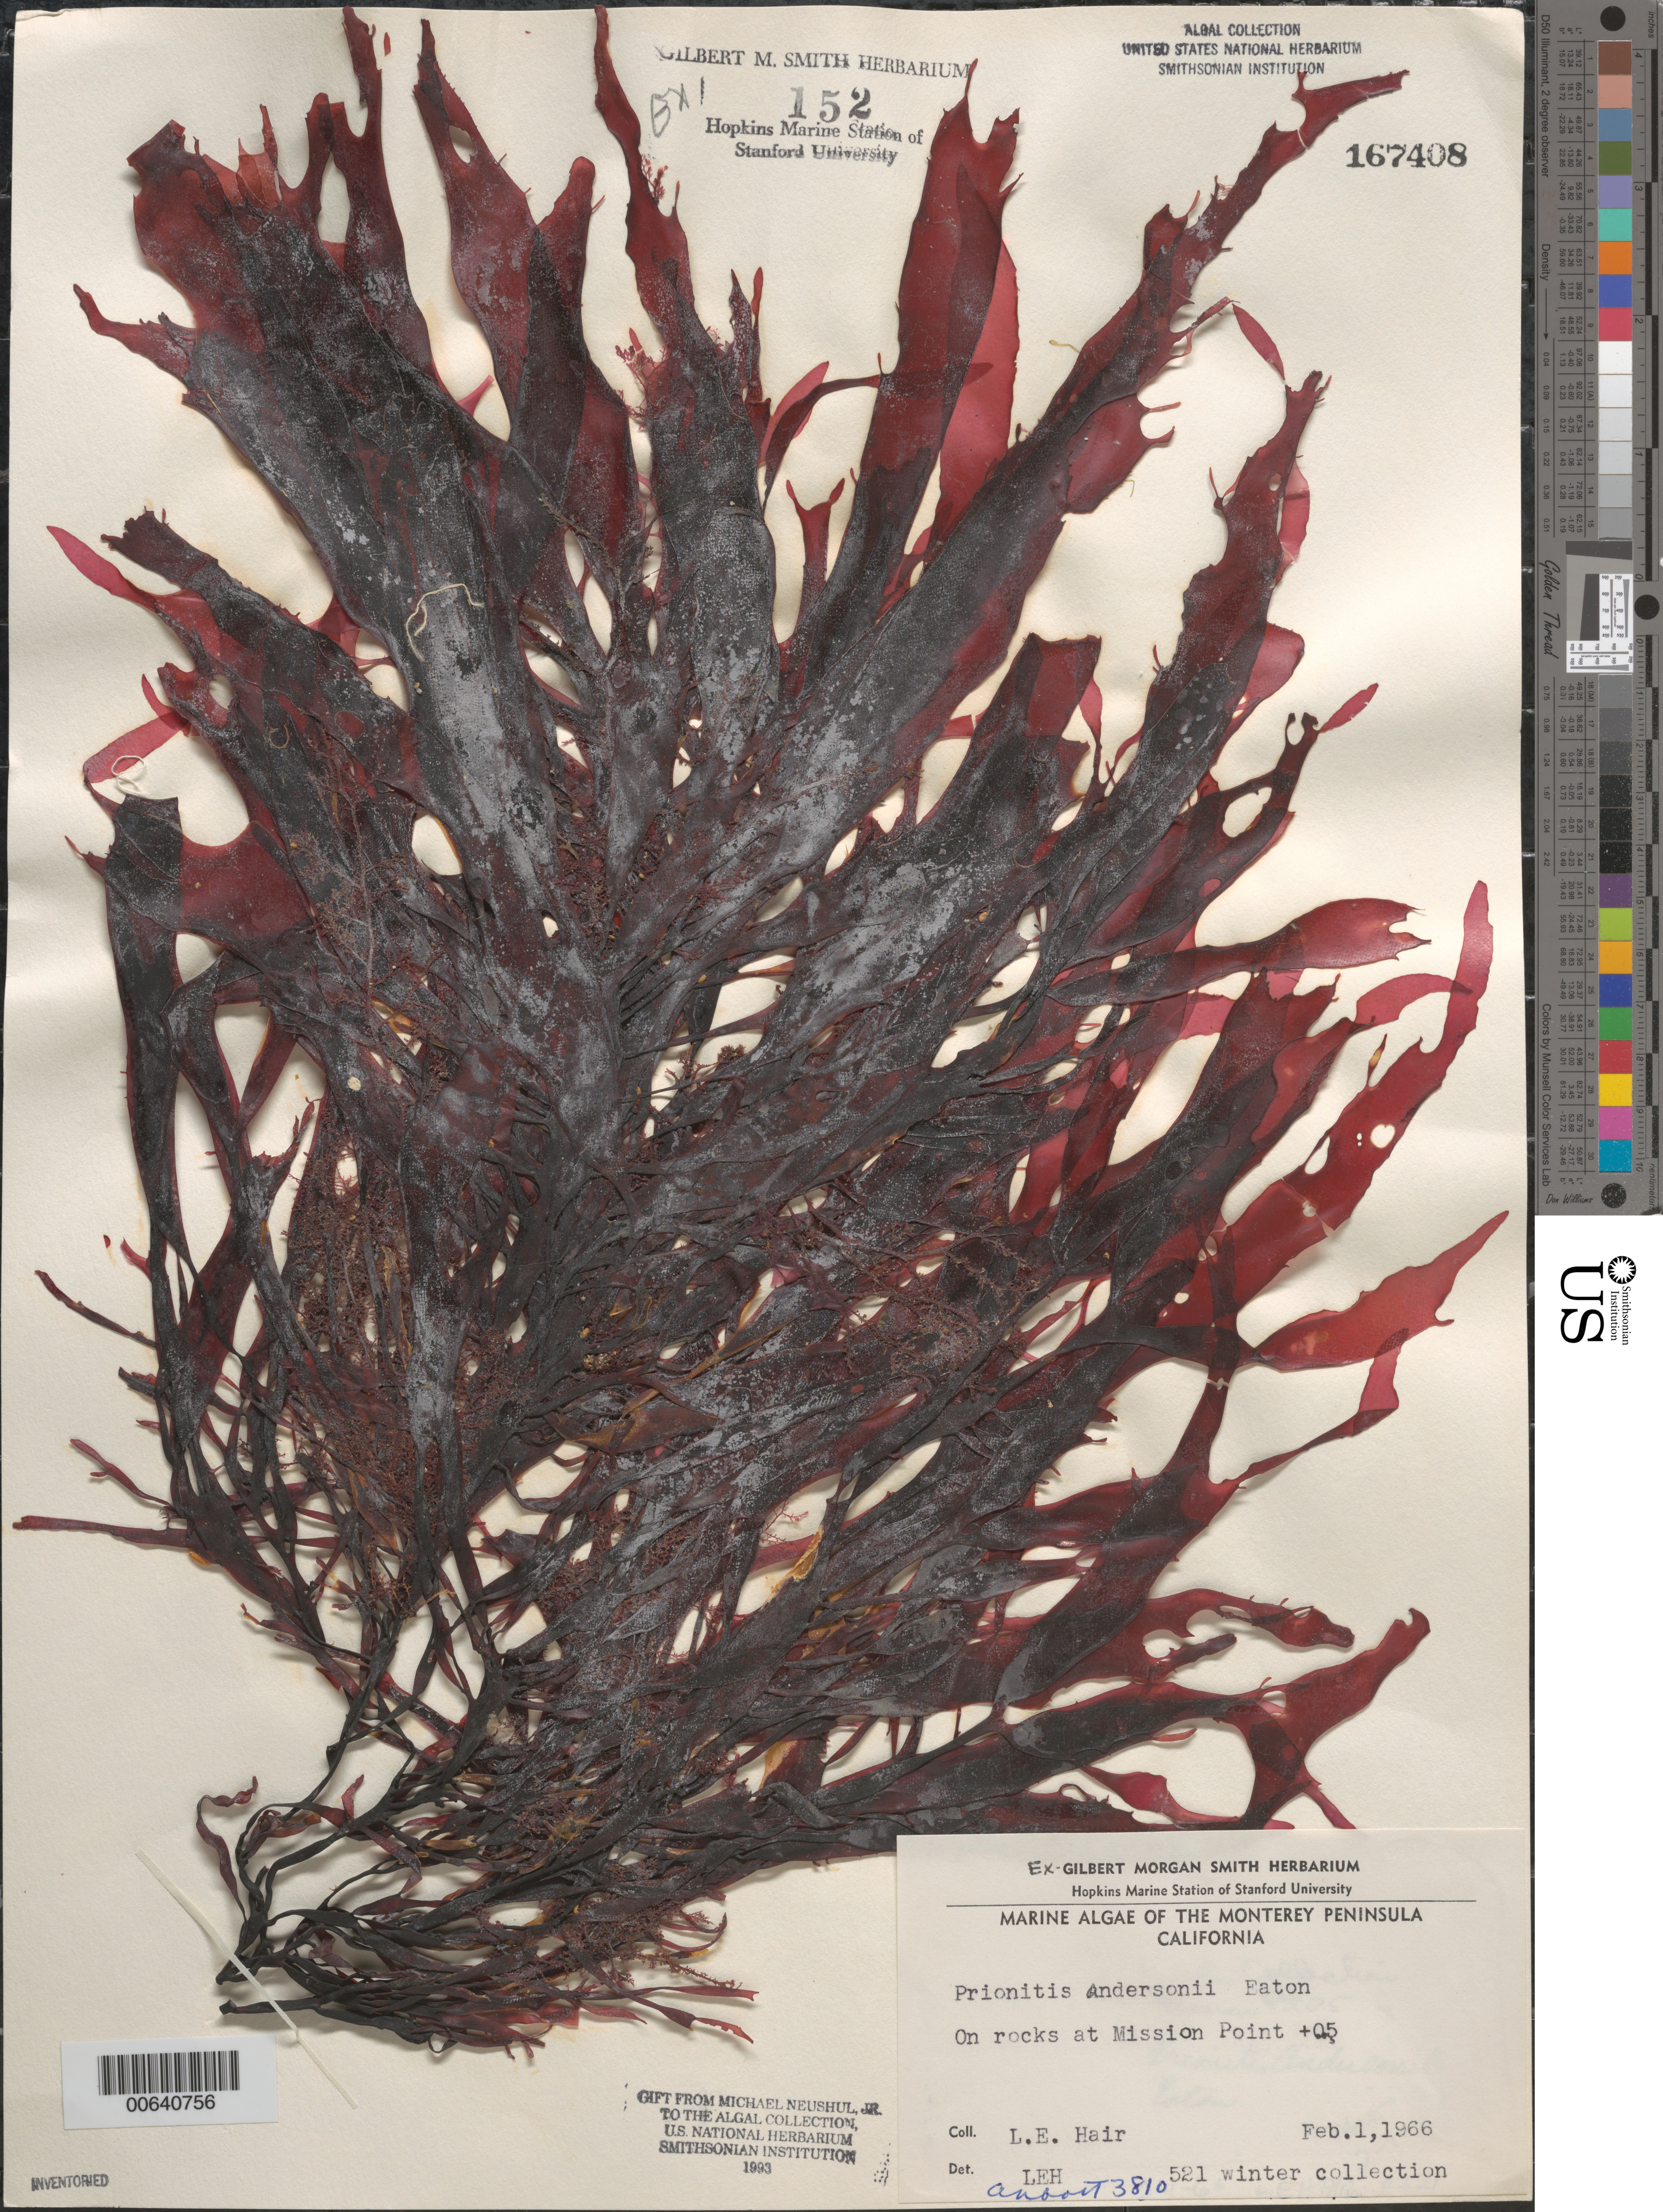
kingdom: Plantae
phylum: Rhodophyta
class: Florideophyceae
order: Cryptonemiales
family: Cryptonemiaceae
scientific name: Prionitis sternbergii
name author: (C. Agardh) J. Agardh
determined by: Algae name updating Project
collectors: L. Hair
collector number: LEH 521 & IAA 3810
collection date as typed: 01 Feb 1966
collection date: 1966-02-01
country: United States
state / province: California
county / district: Monterey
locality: Mission Point, Monterey Peninsula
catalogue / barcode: US 167408